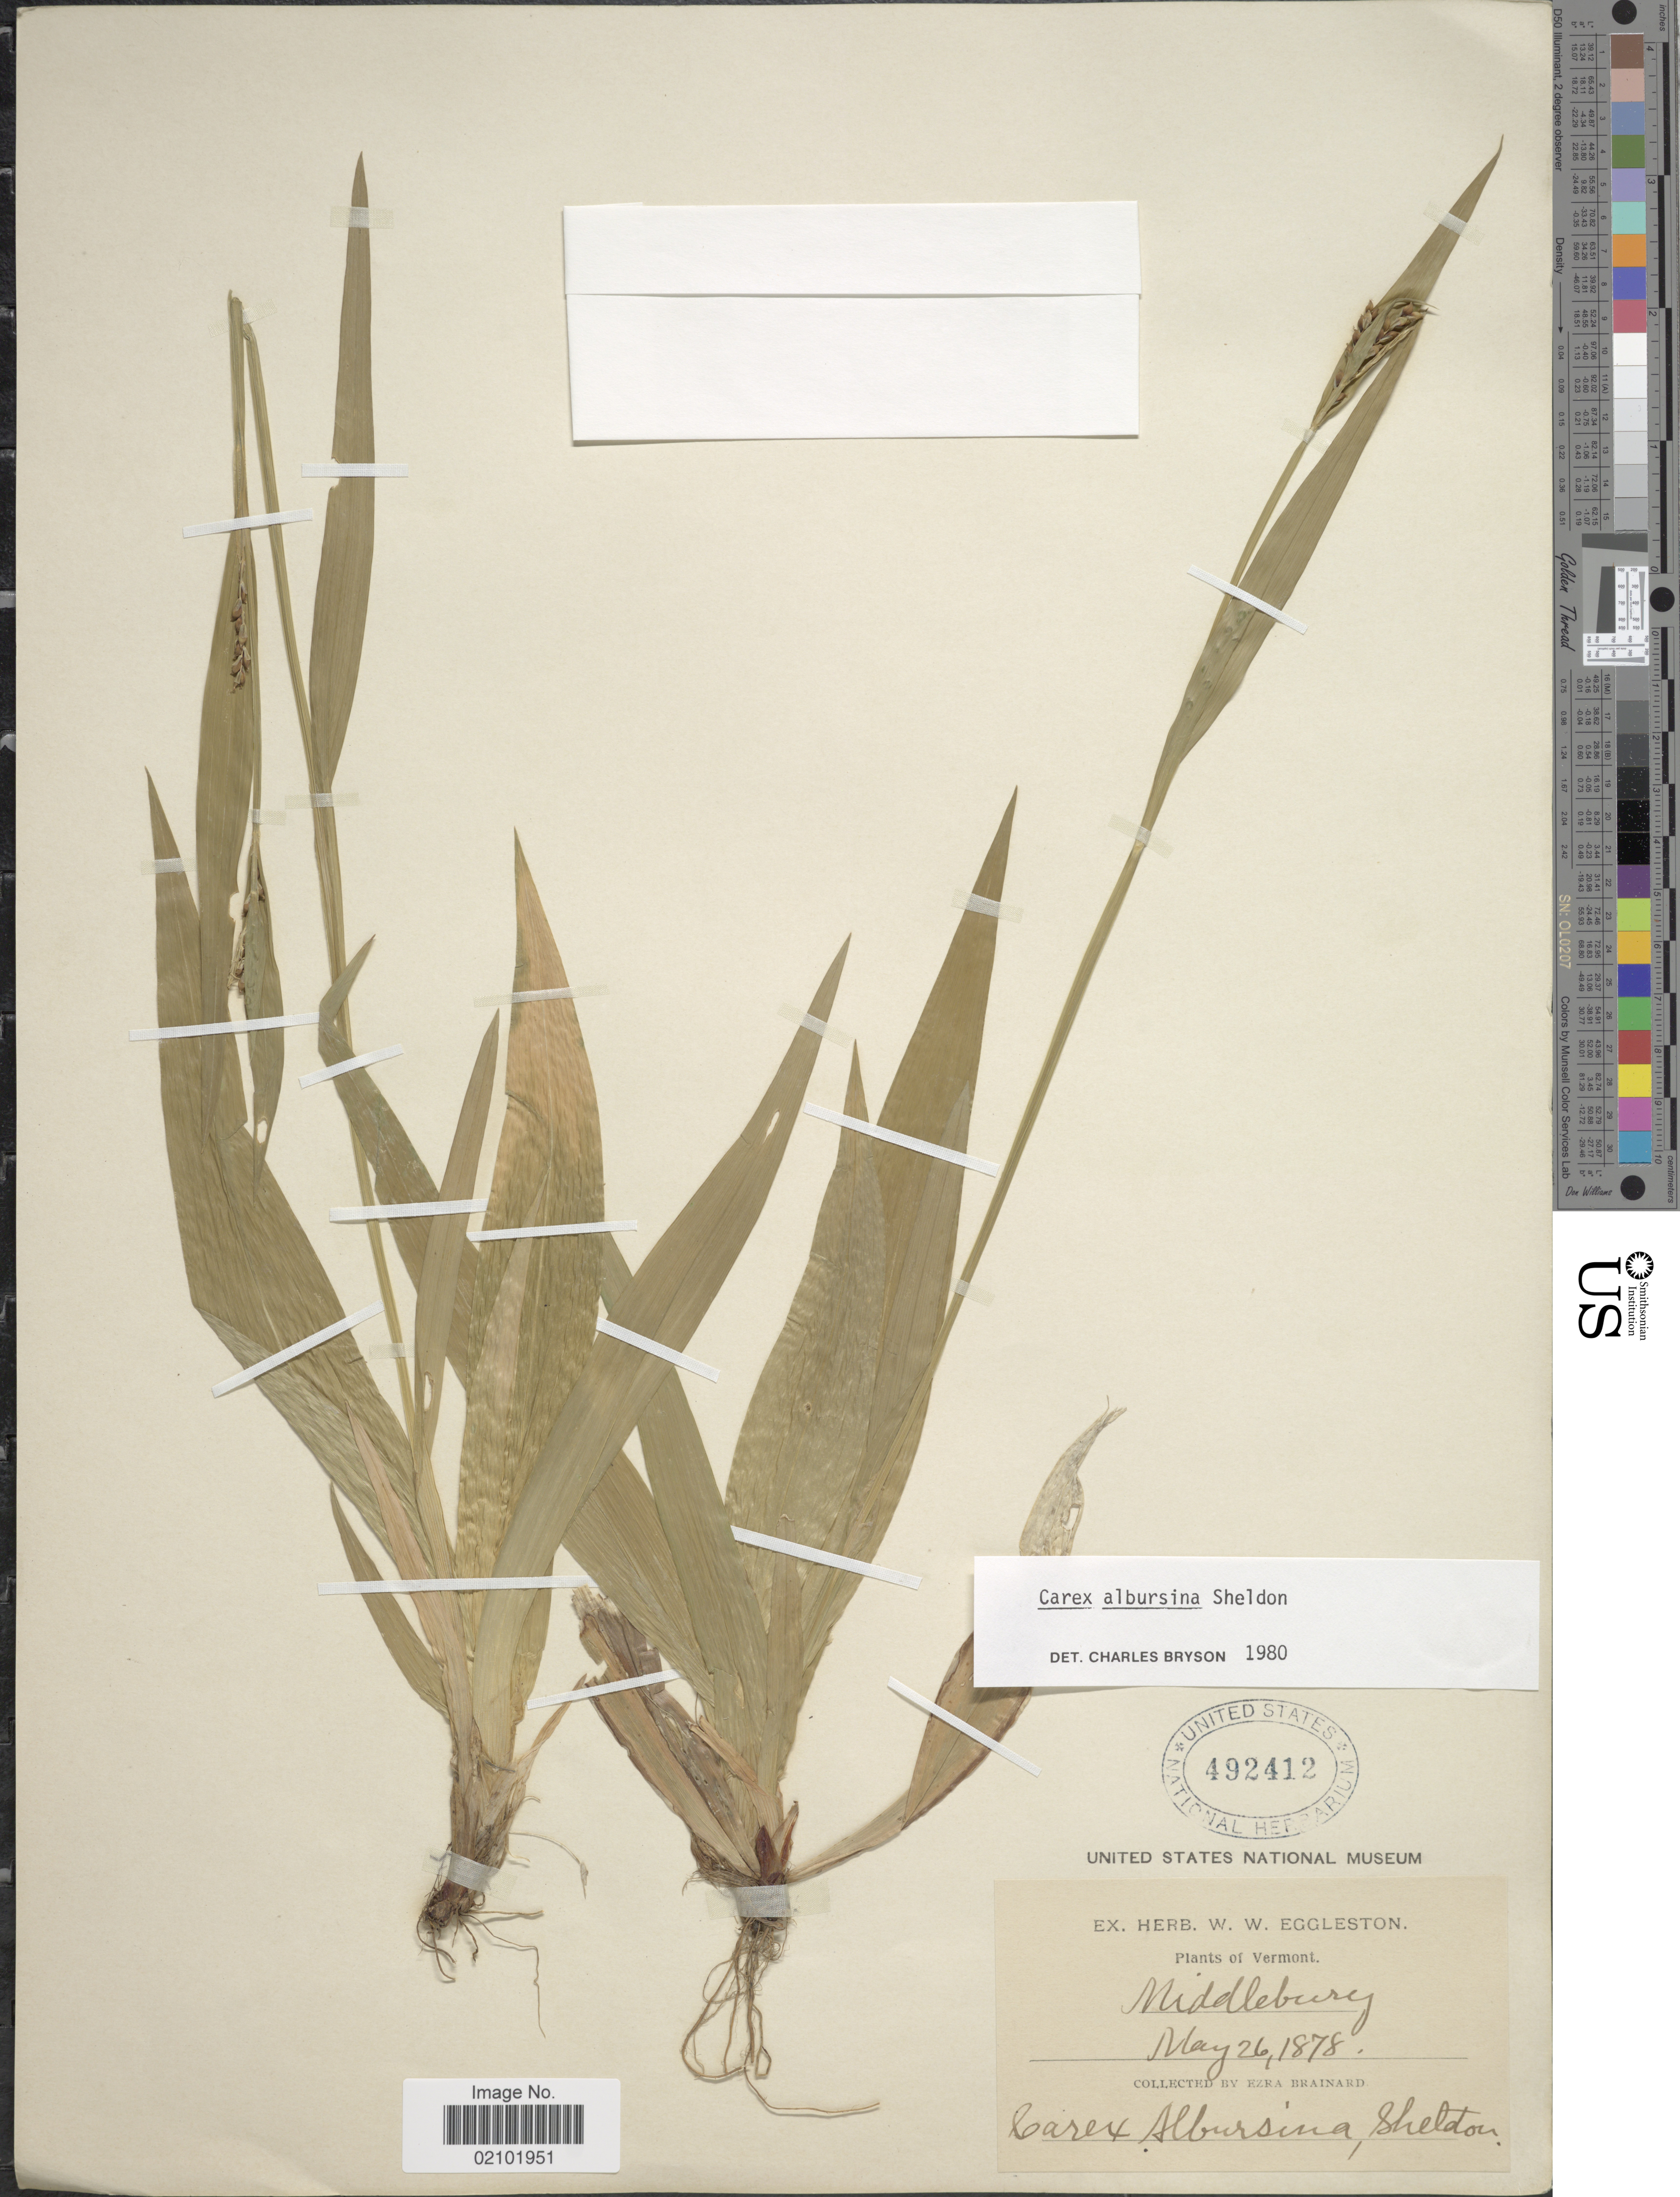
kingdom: Plantae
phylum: Tracheophyta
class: Liliopsida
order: Poales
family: Cyperaceae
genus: Carex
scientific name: Carex albursina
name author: E. Sheld.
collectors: E. Brainard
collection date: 1878-05-26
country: United States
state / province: Vermont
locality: Middlebury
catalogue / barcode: US 492412